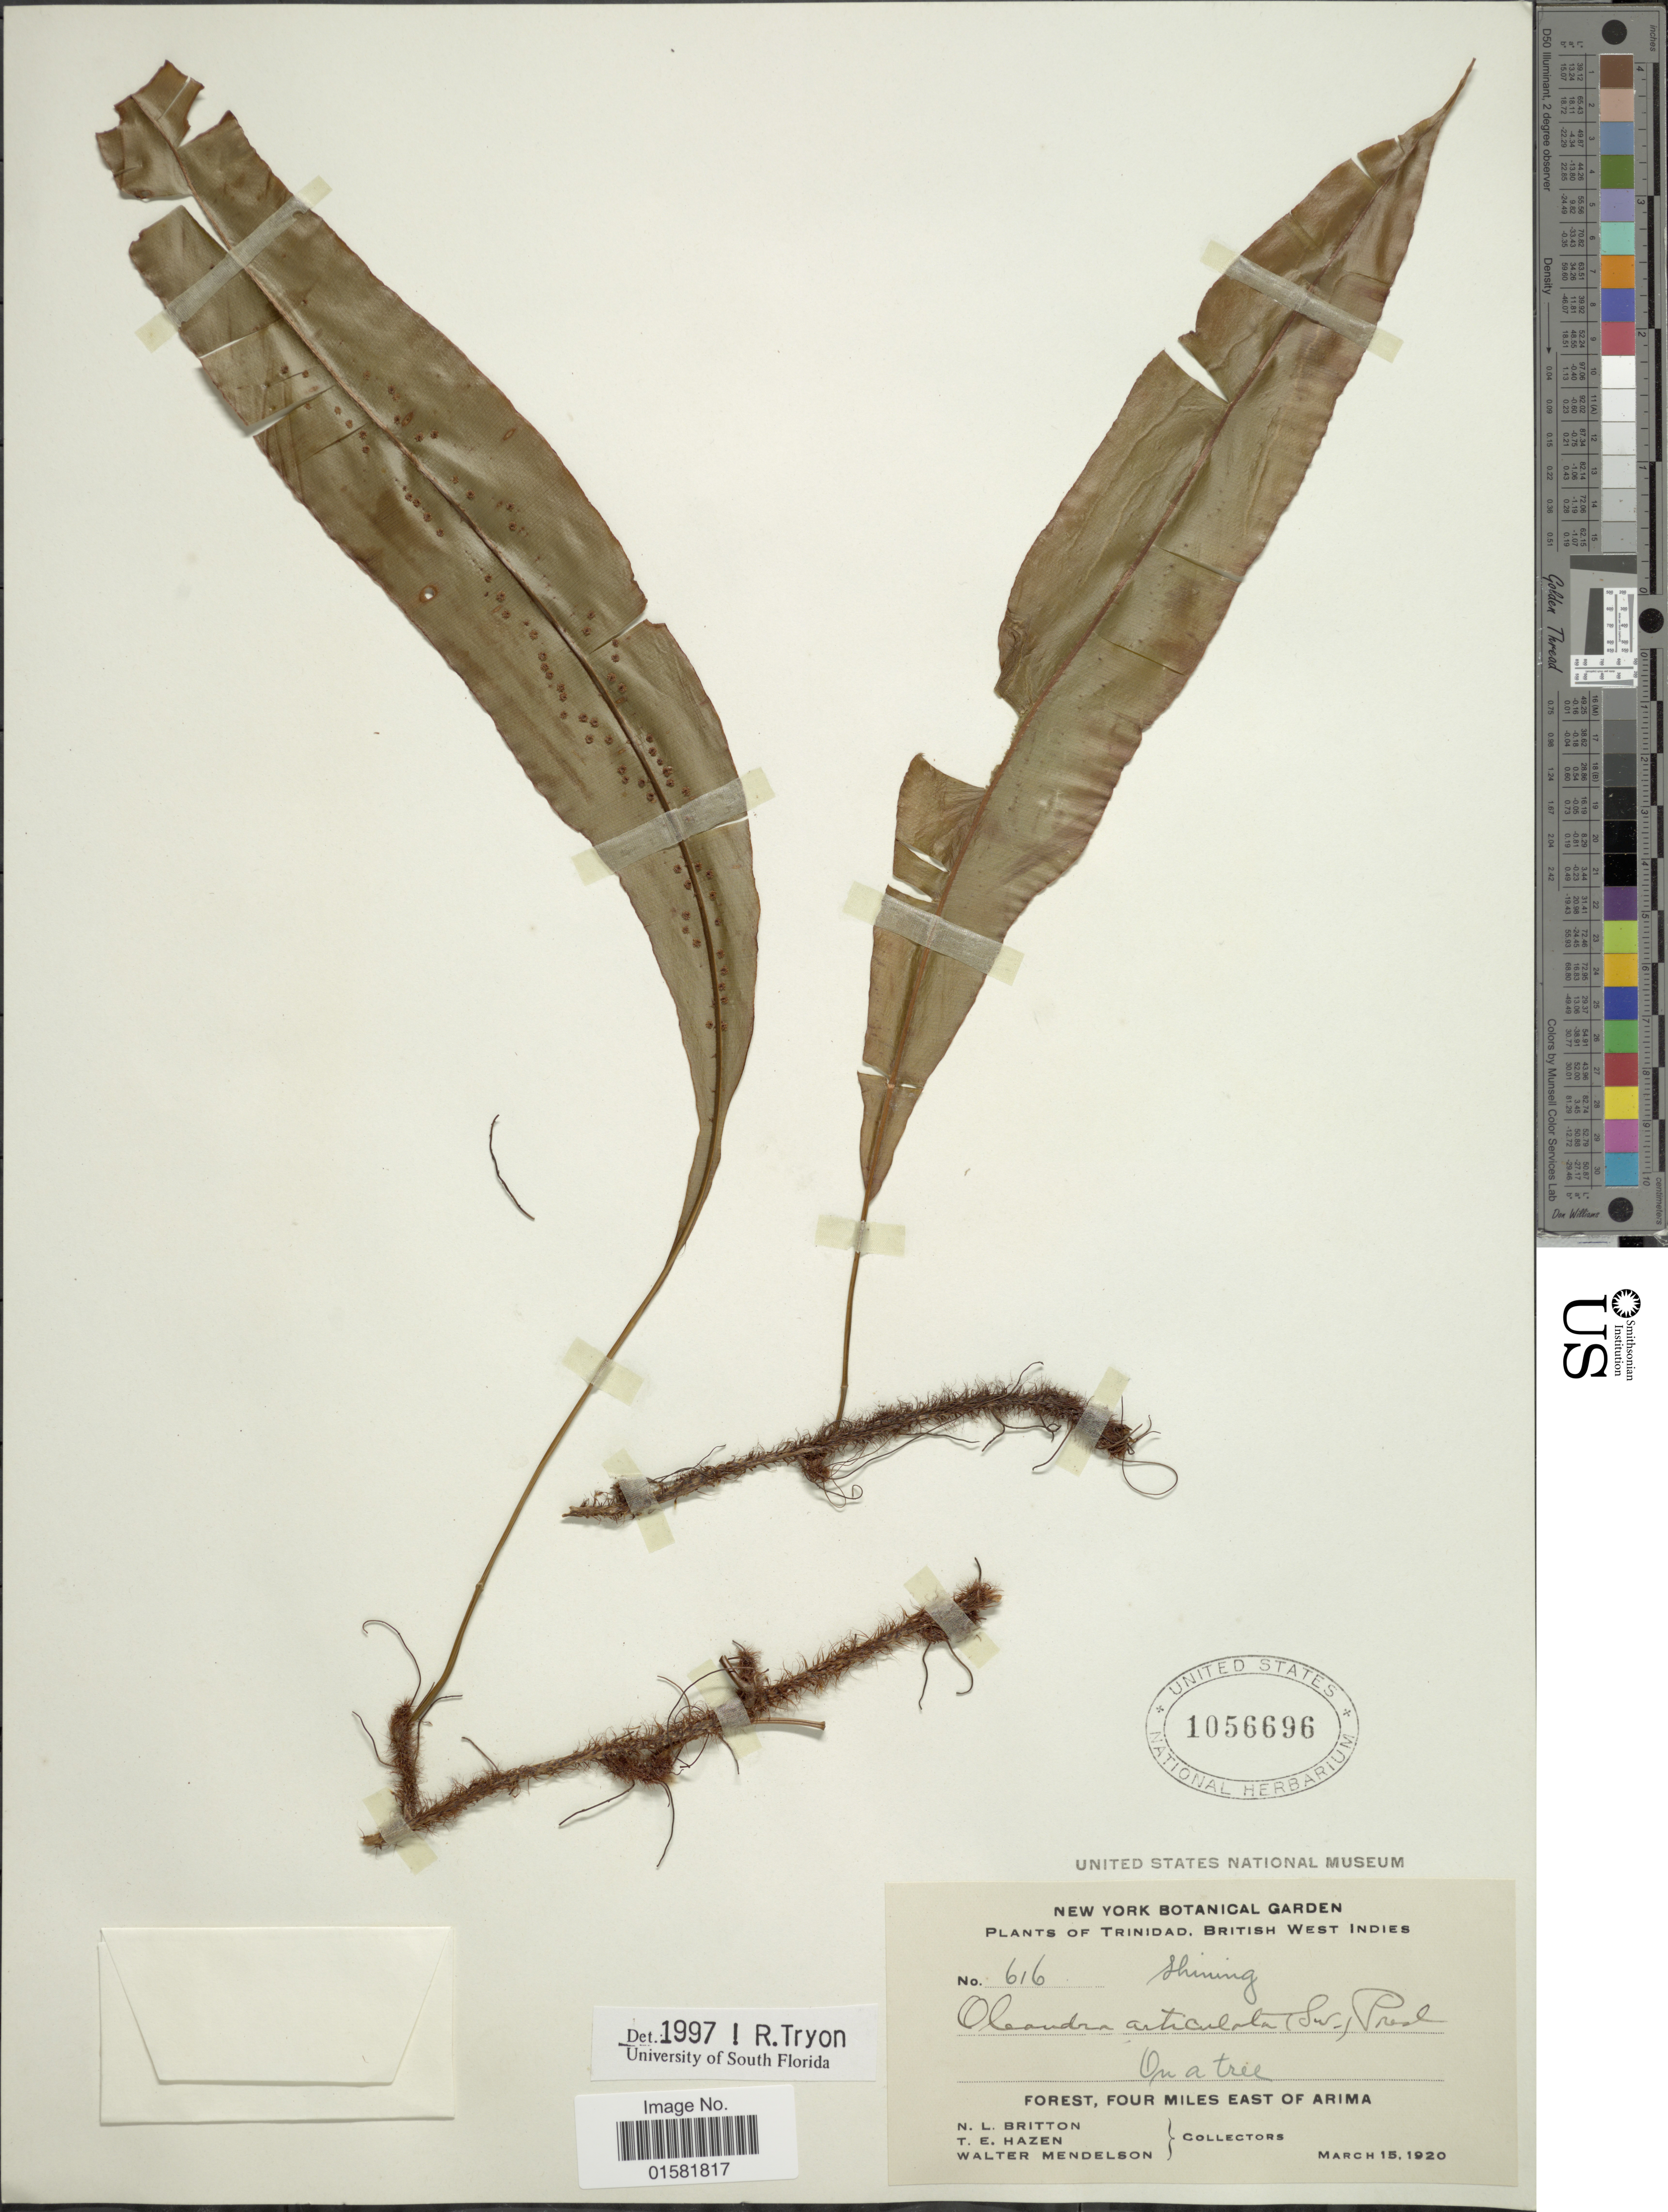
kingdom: Plantae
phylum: Tracheophyta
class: Polypodiopsida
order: Polypodiales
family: Oleandraceae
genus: Oleandra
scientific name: Oleandra articulata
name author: (Sw.) C. Presl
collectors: N. Britton, T. E. Hazen & W. Mendelson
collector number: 616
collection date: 1920-03-15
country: Trinidad and Tobago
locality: Trinidad, British West Indies, forest, four miles east of Arima.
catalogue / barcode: US 1056696